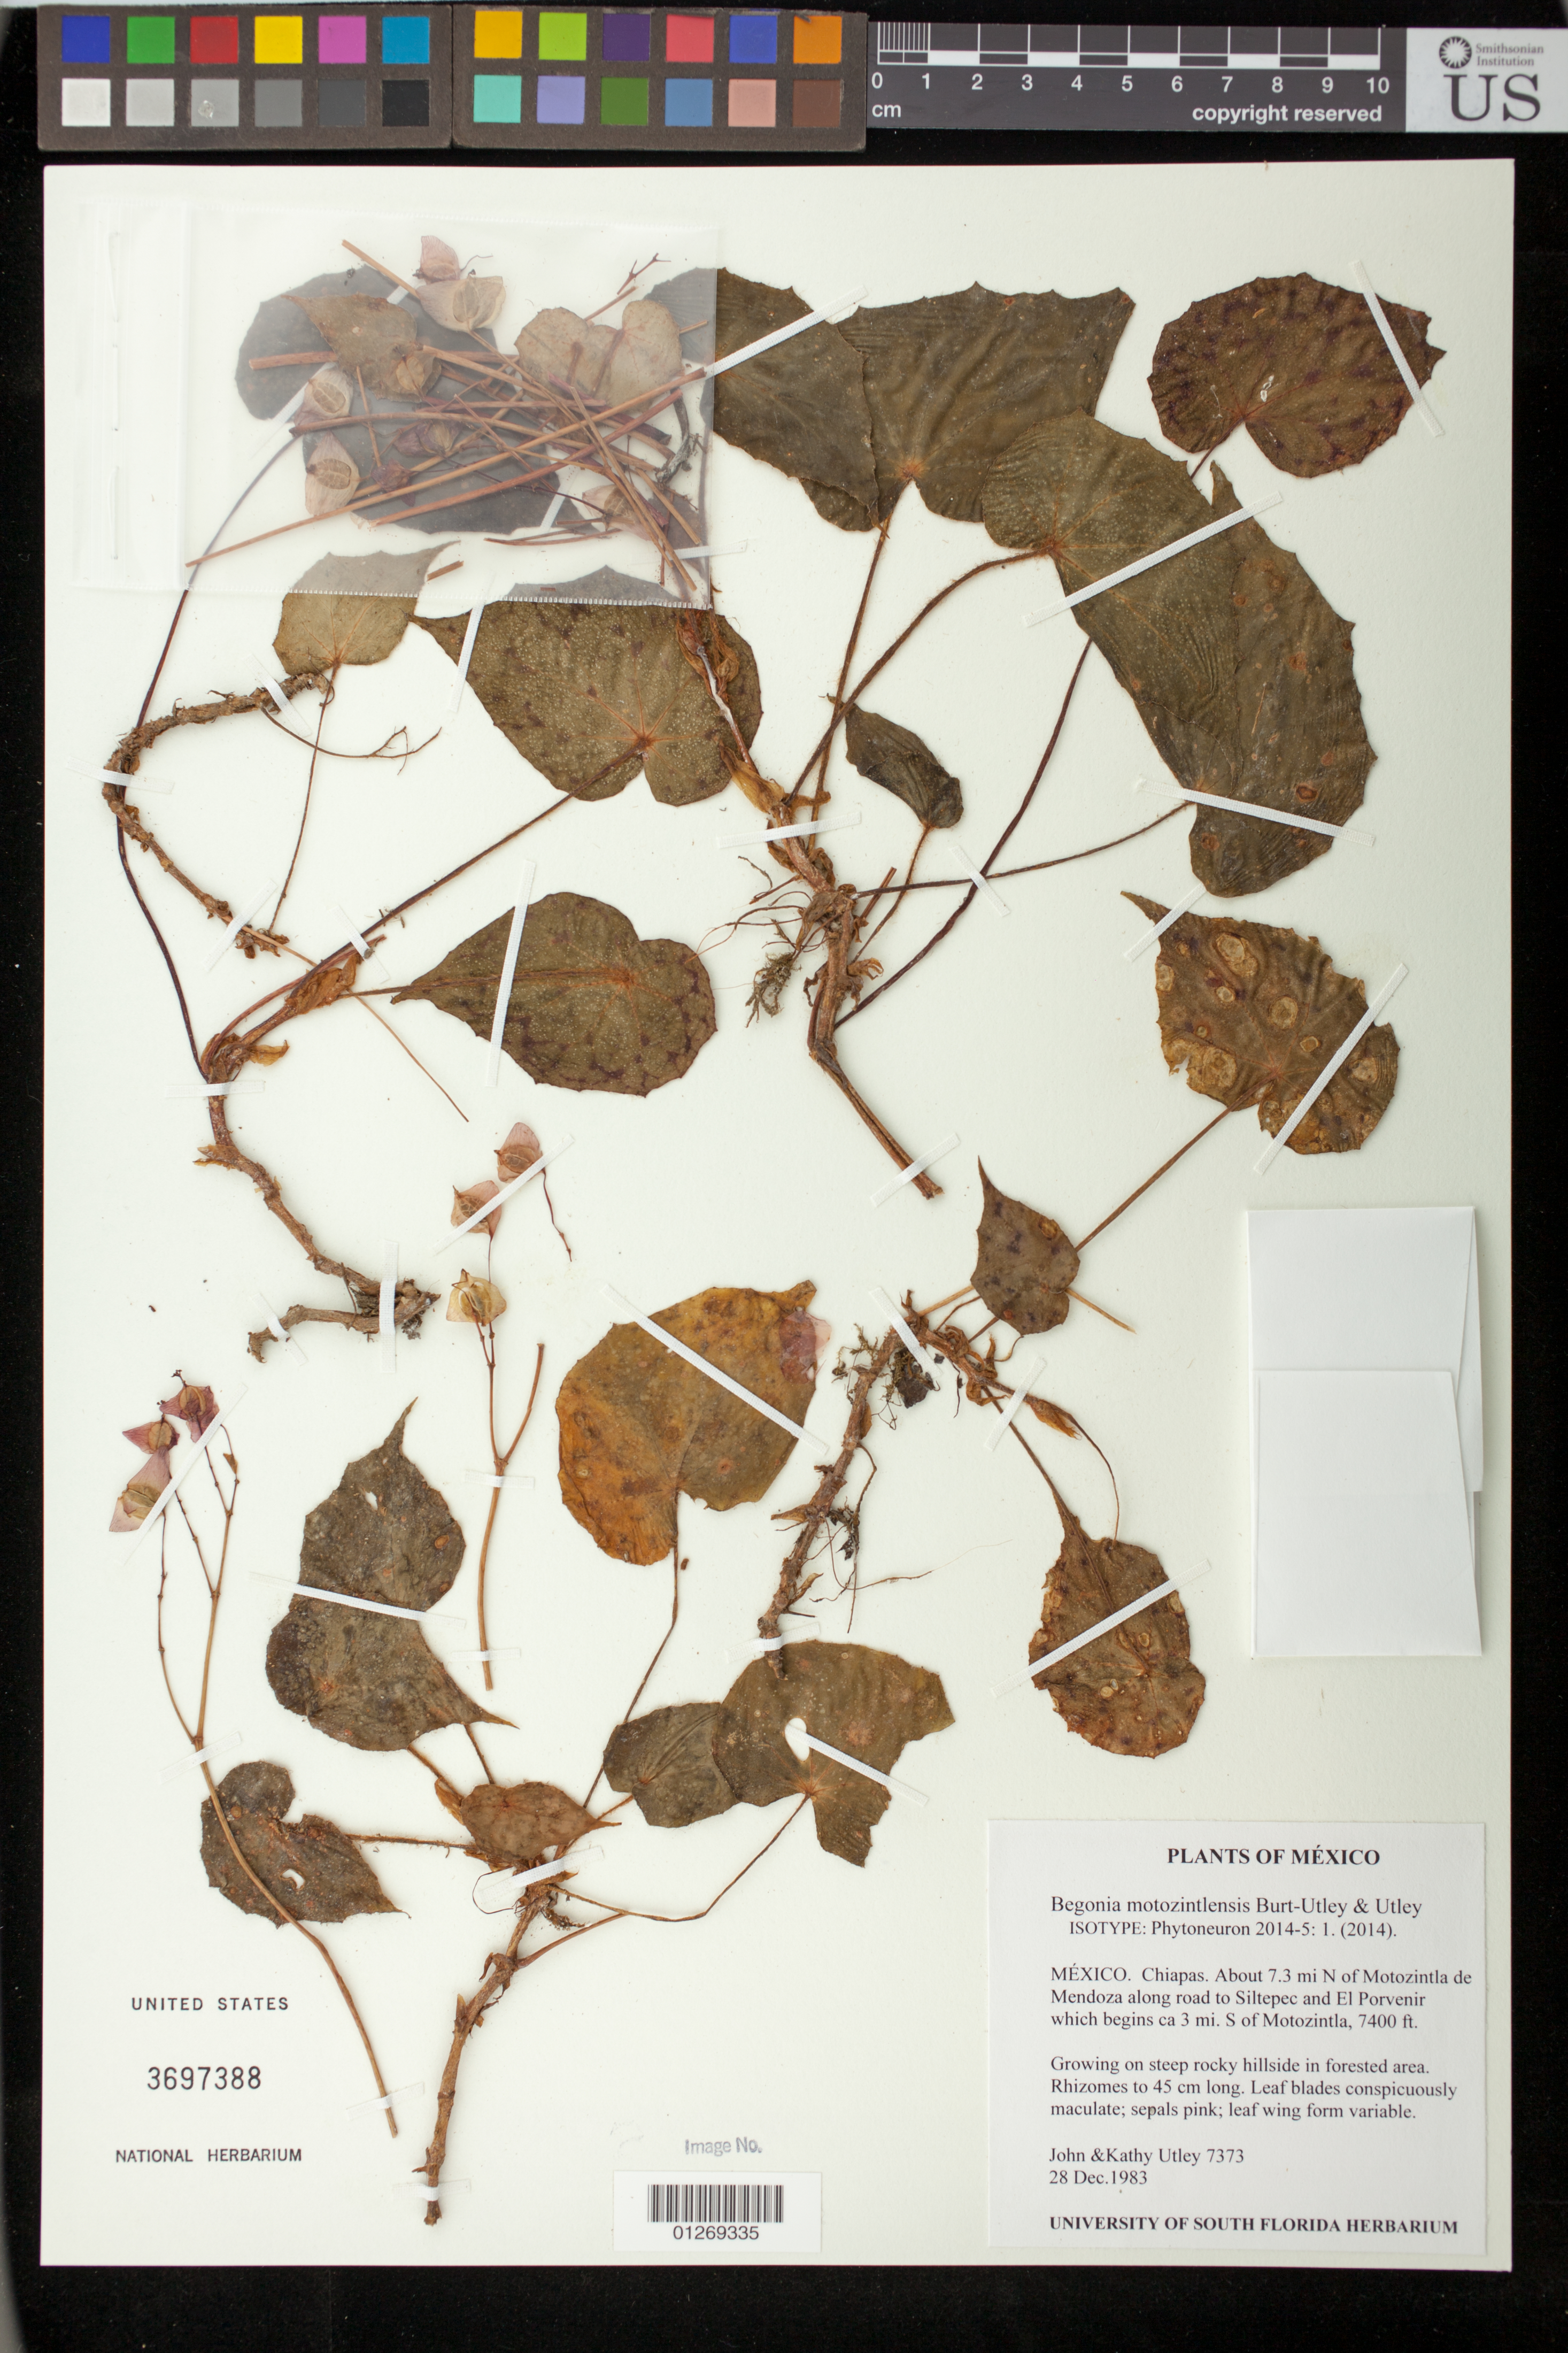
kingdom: Plantae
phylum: Tracheophyta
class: Magnoliopsida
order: Cucurbitales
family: Begoniaceae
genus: Begonia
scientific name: Begonia motozintlensis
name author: Burt-Utley & Utley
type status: Isotype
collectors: J. F. Utley & K. M. Burt-Utley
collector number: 7373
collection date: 1983-12-28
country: Mexico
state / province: Chiapas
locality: Chiapas. About 7.3 mi N of Motozintla de Mendoza along road to Siltepec and El Porvenir which begins ca 3 mi S of Motozintla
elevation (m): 2256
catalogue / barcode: US 3697388